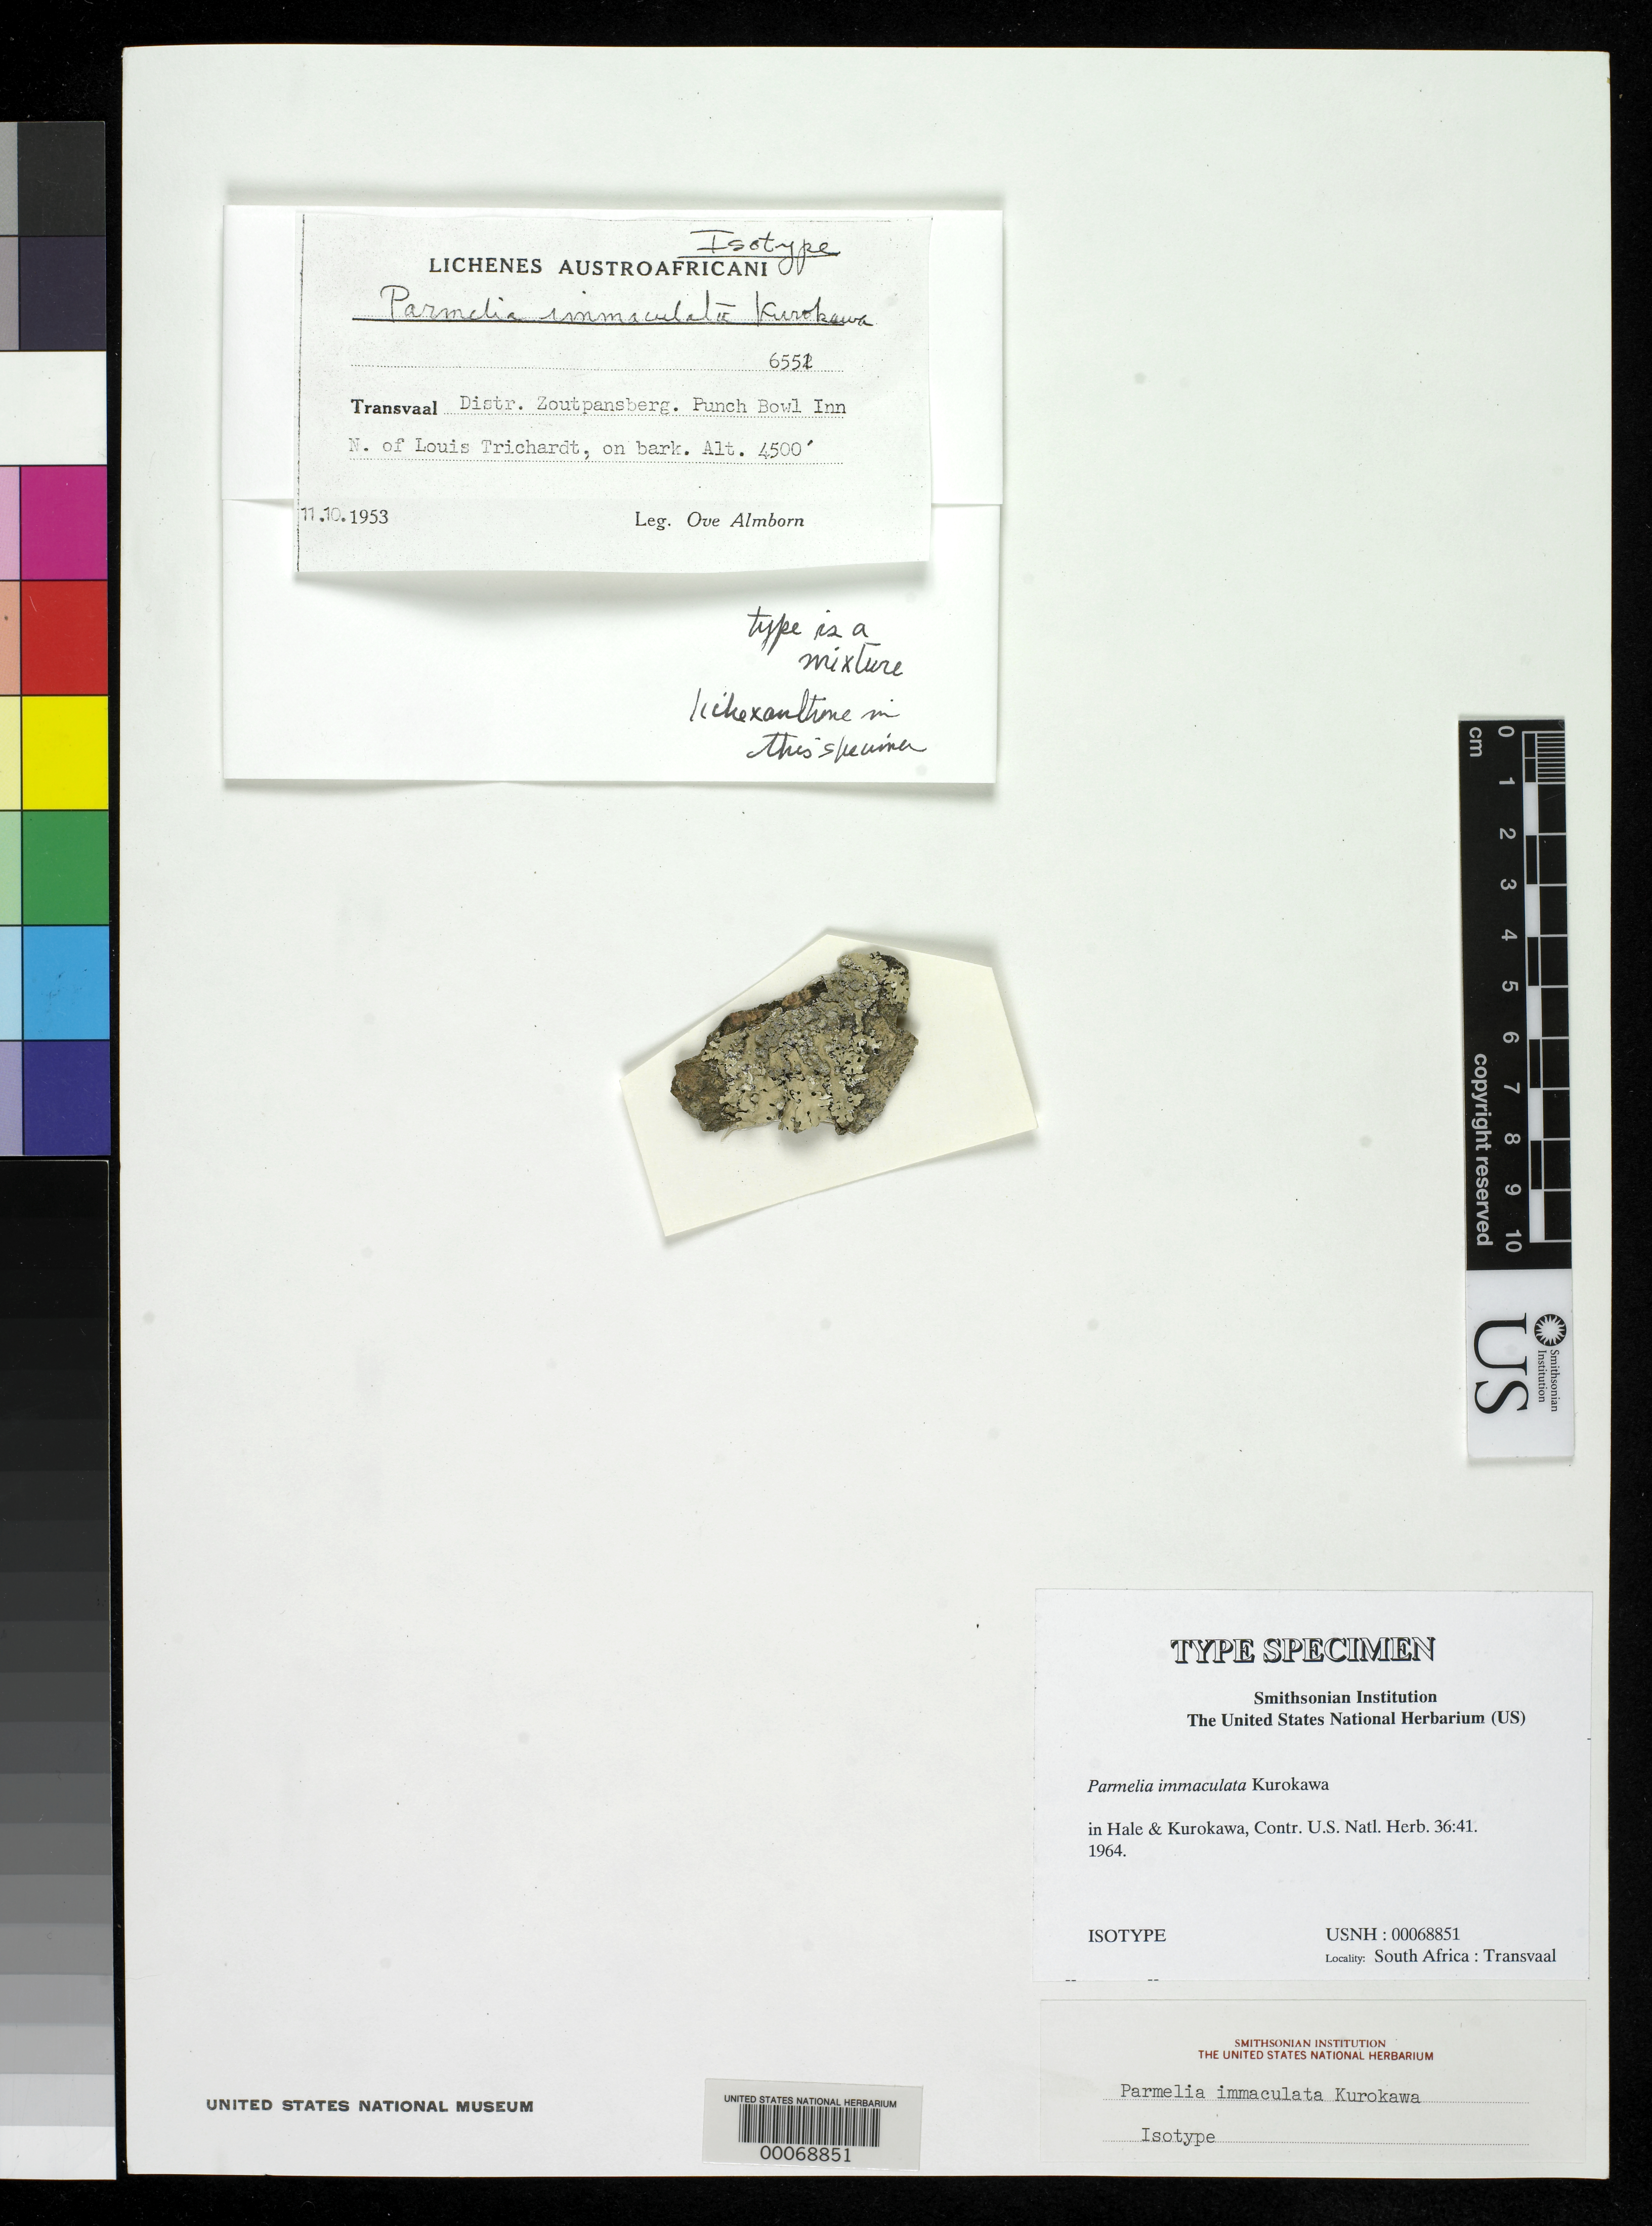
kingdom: Fungi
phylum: Ascomycota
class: Lecanoromycetes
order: Lecanorales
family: Parmeliaceae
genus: Parmelia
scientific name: Parmelia immaculata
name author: Kurok.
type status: Isotype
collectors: O. Almborn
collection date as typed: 11 Oct 1953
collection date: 1953-10-11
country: South Africa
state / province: Limpopo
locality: Punch Bowl Inn, N of Louis Trichardt; alt. 4500 ft. Transvaal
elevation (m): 1372